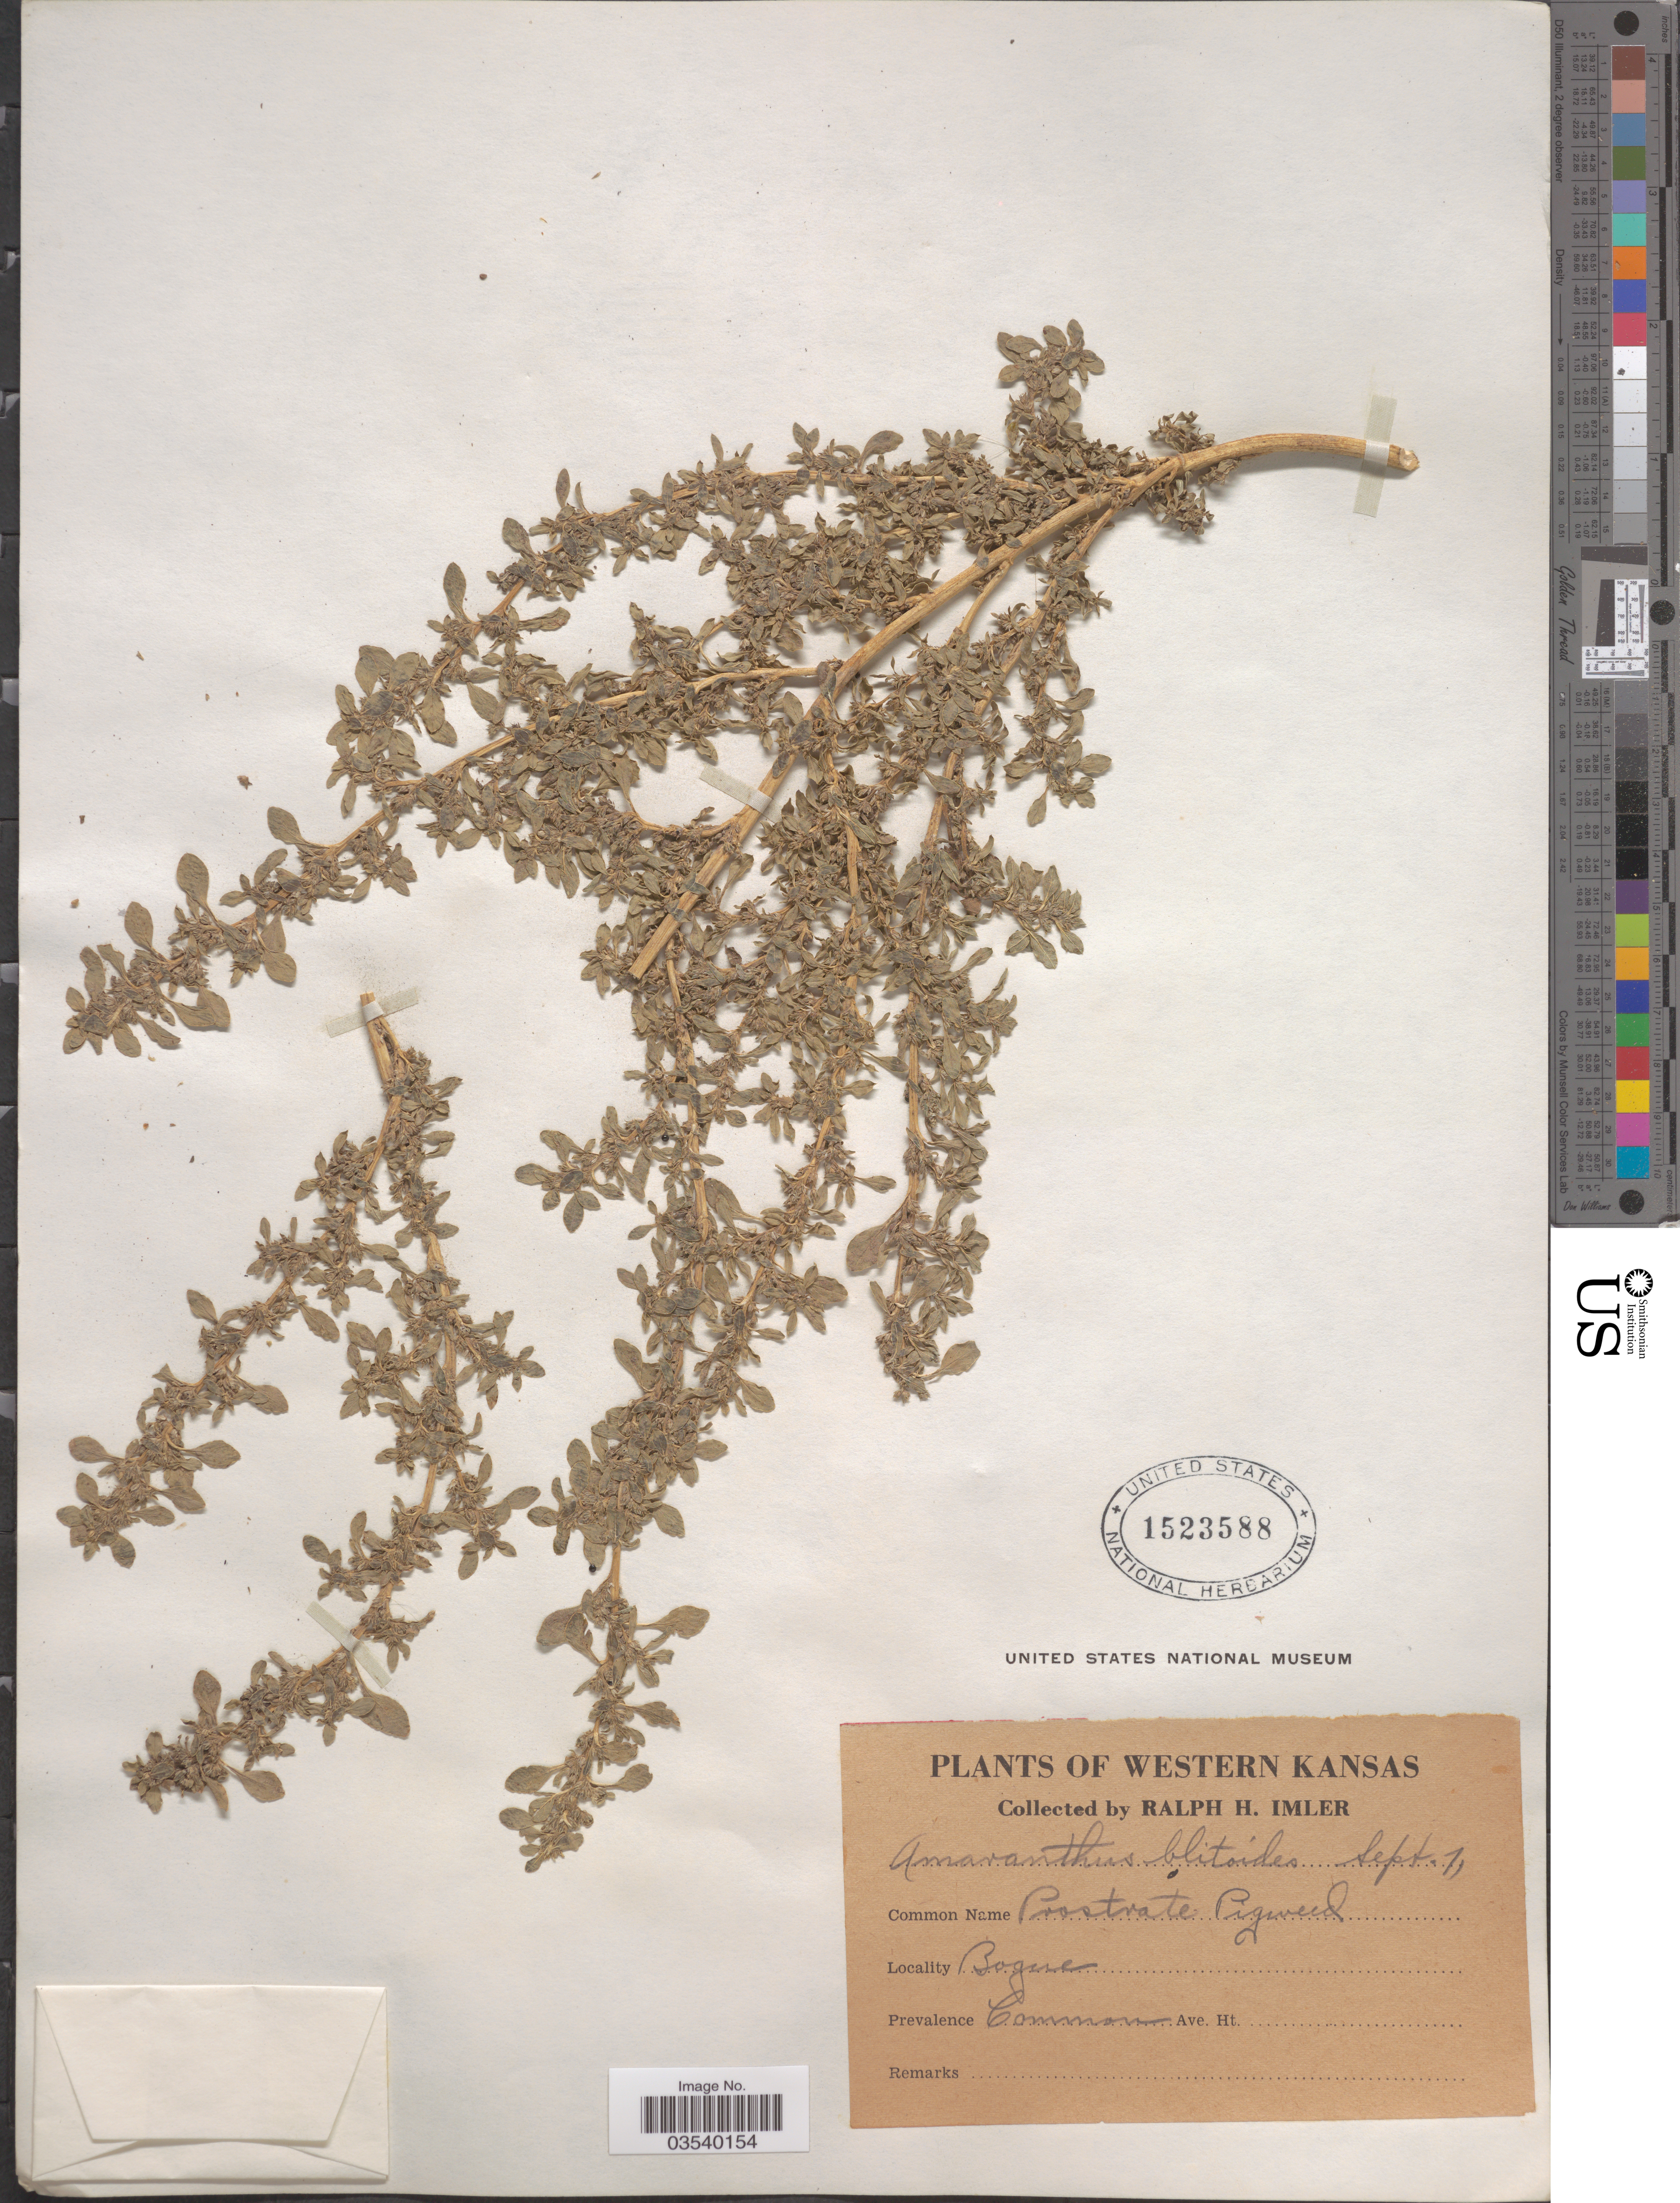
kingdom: Plantae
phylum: Tracheophyta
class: Magnoliopsida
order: Caryophyllales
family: Amaranthaceae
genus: Amaranthus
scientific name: Amaranthus blitoides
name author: S. Watson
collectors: R. Imler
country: United States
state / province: Kansas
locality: Western Kansas. Bogue.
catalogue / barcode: US 1523588